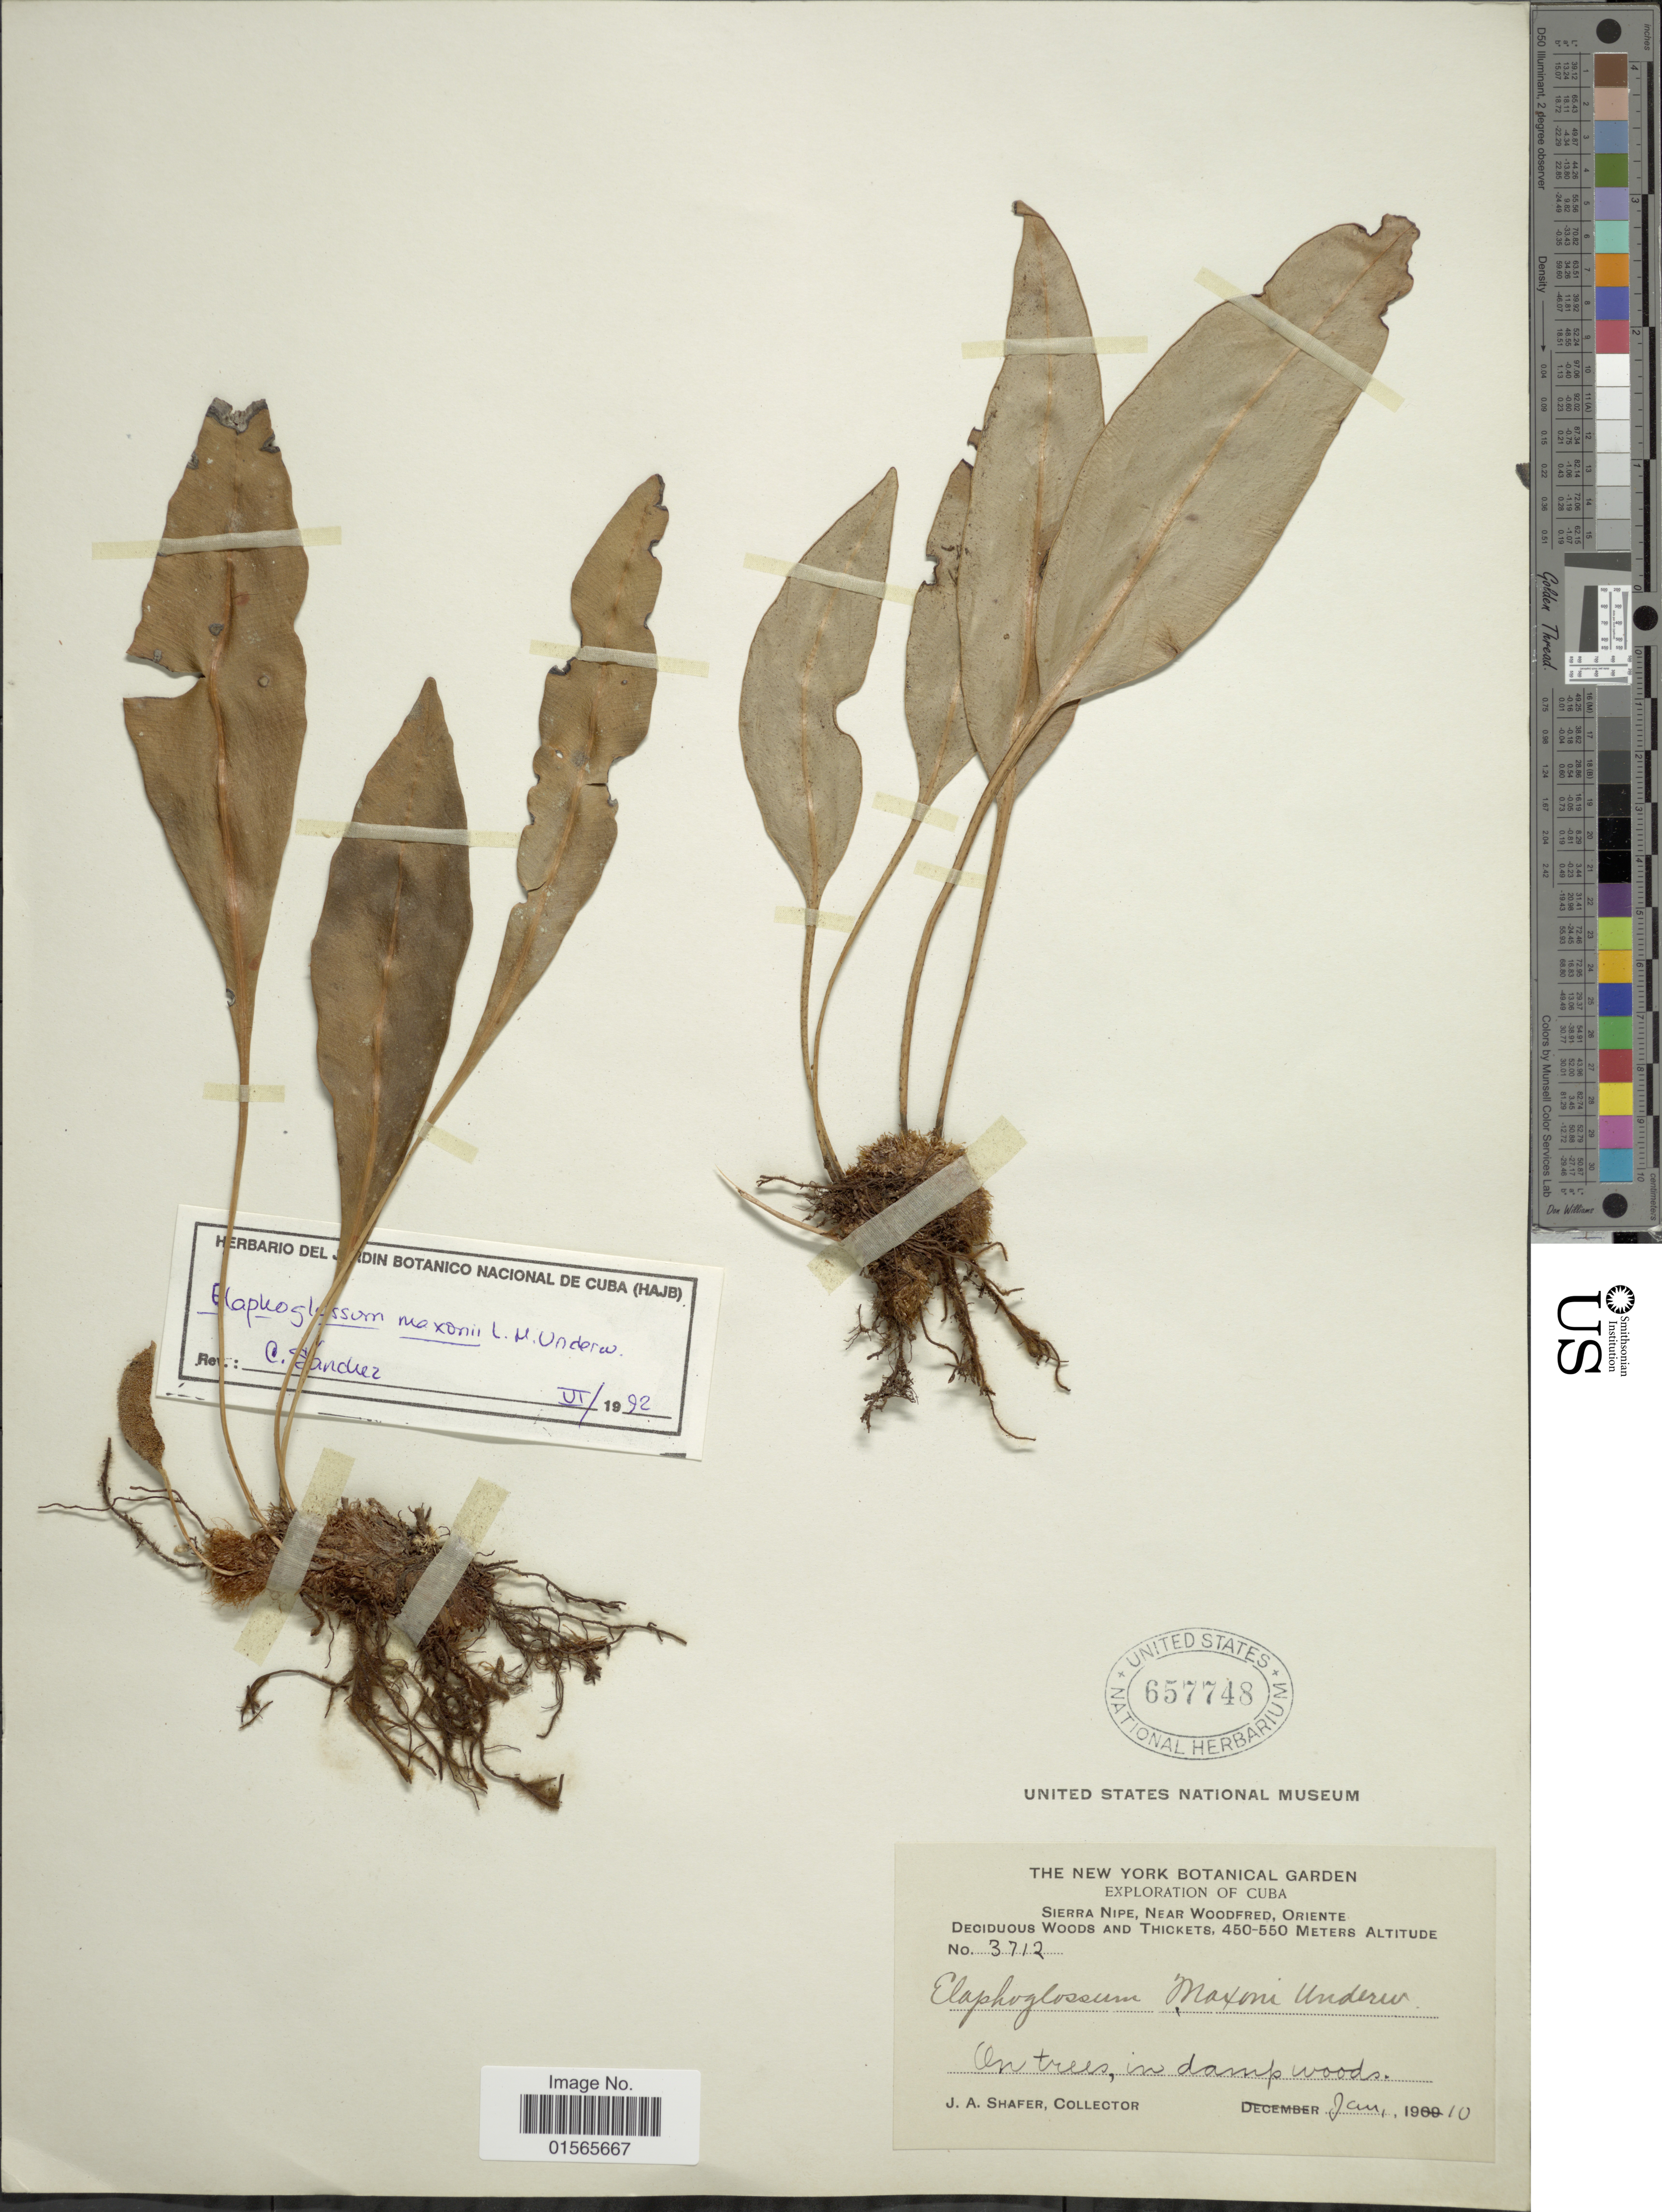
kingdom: Plantae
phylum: Tracheophyta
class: Polypodiopsida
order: Polypodiales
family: Dryopteridaceae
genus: Elaphoglossum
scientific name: Elaphoglossum maxonii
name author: Underw. ex C.V. Morton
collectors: J. A. Shafer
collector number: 3712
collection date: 1910-01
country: Cuba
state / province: Oriente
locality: Sierra Nipe, Near Woodfred, Deciduous Woods and Thickets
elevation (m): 450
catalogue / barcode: US 657748